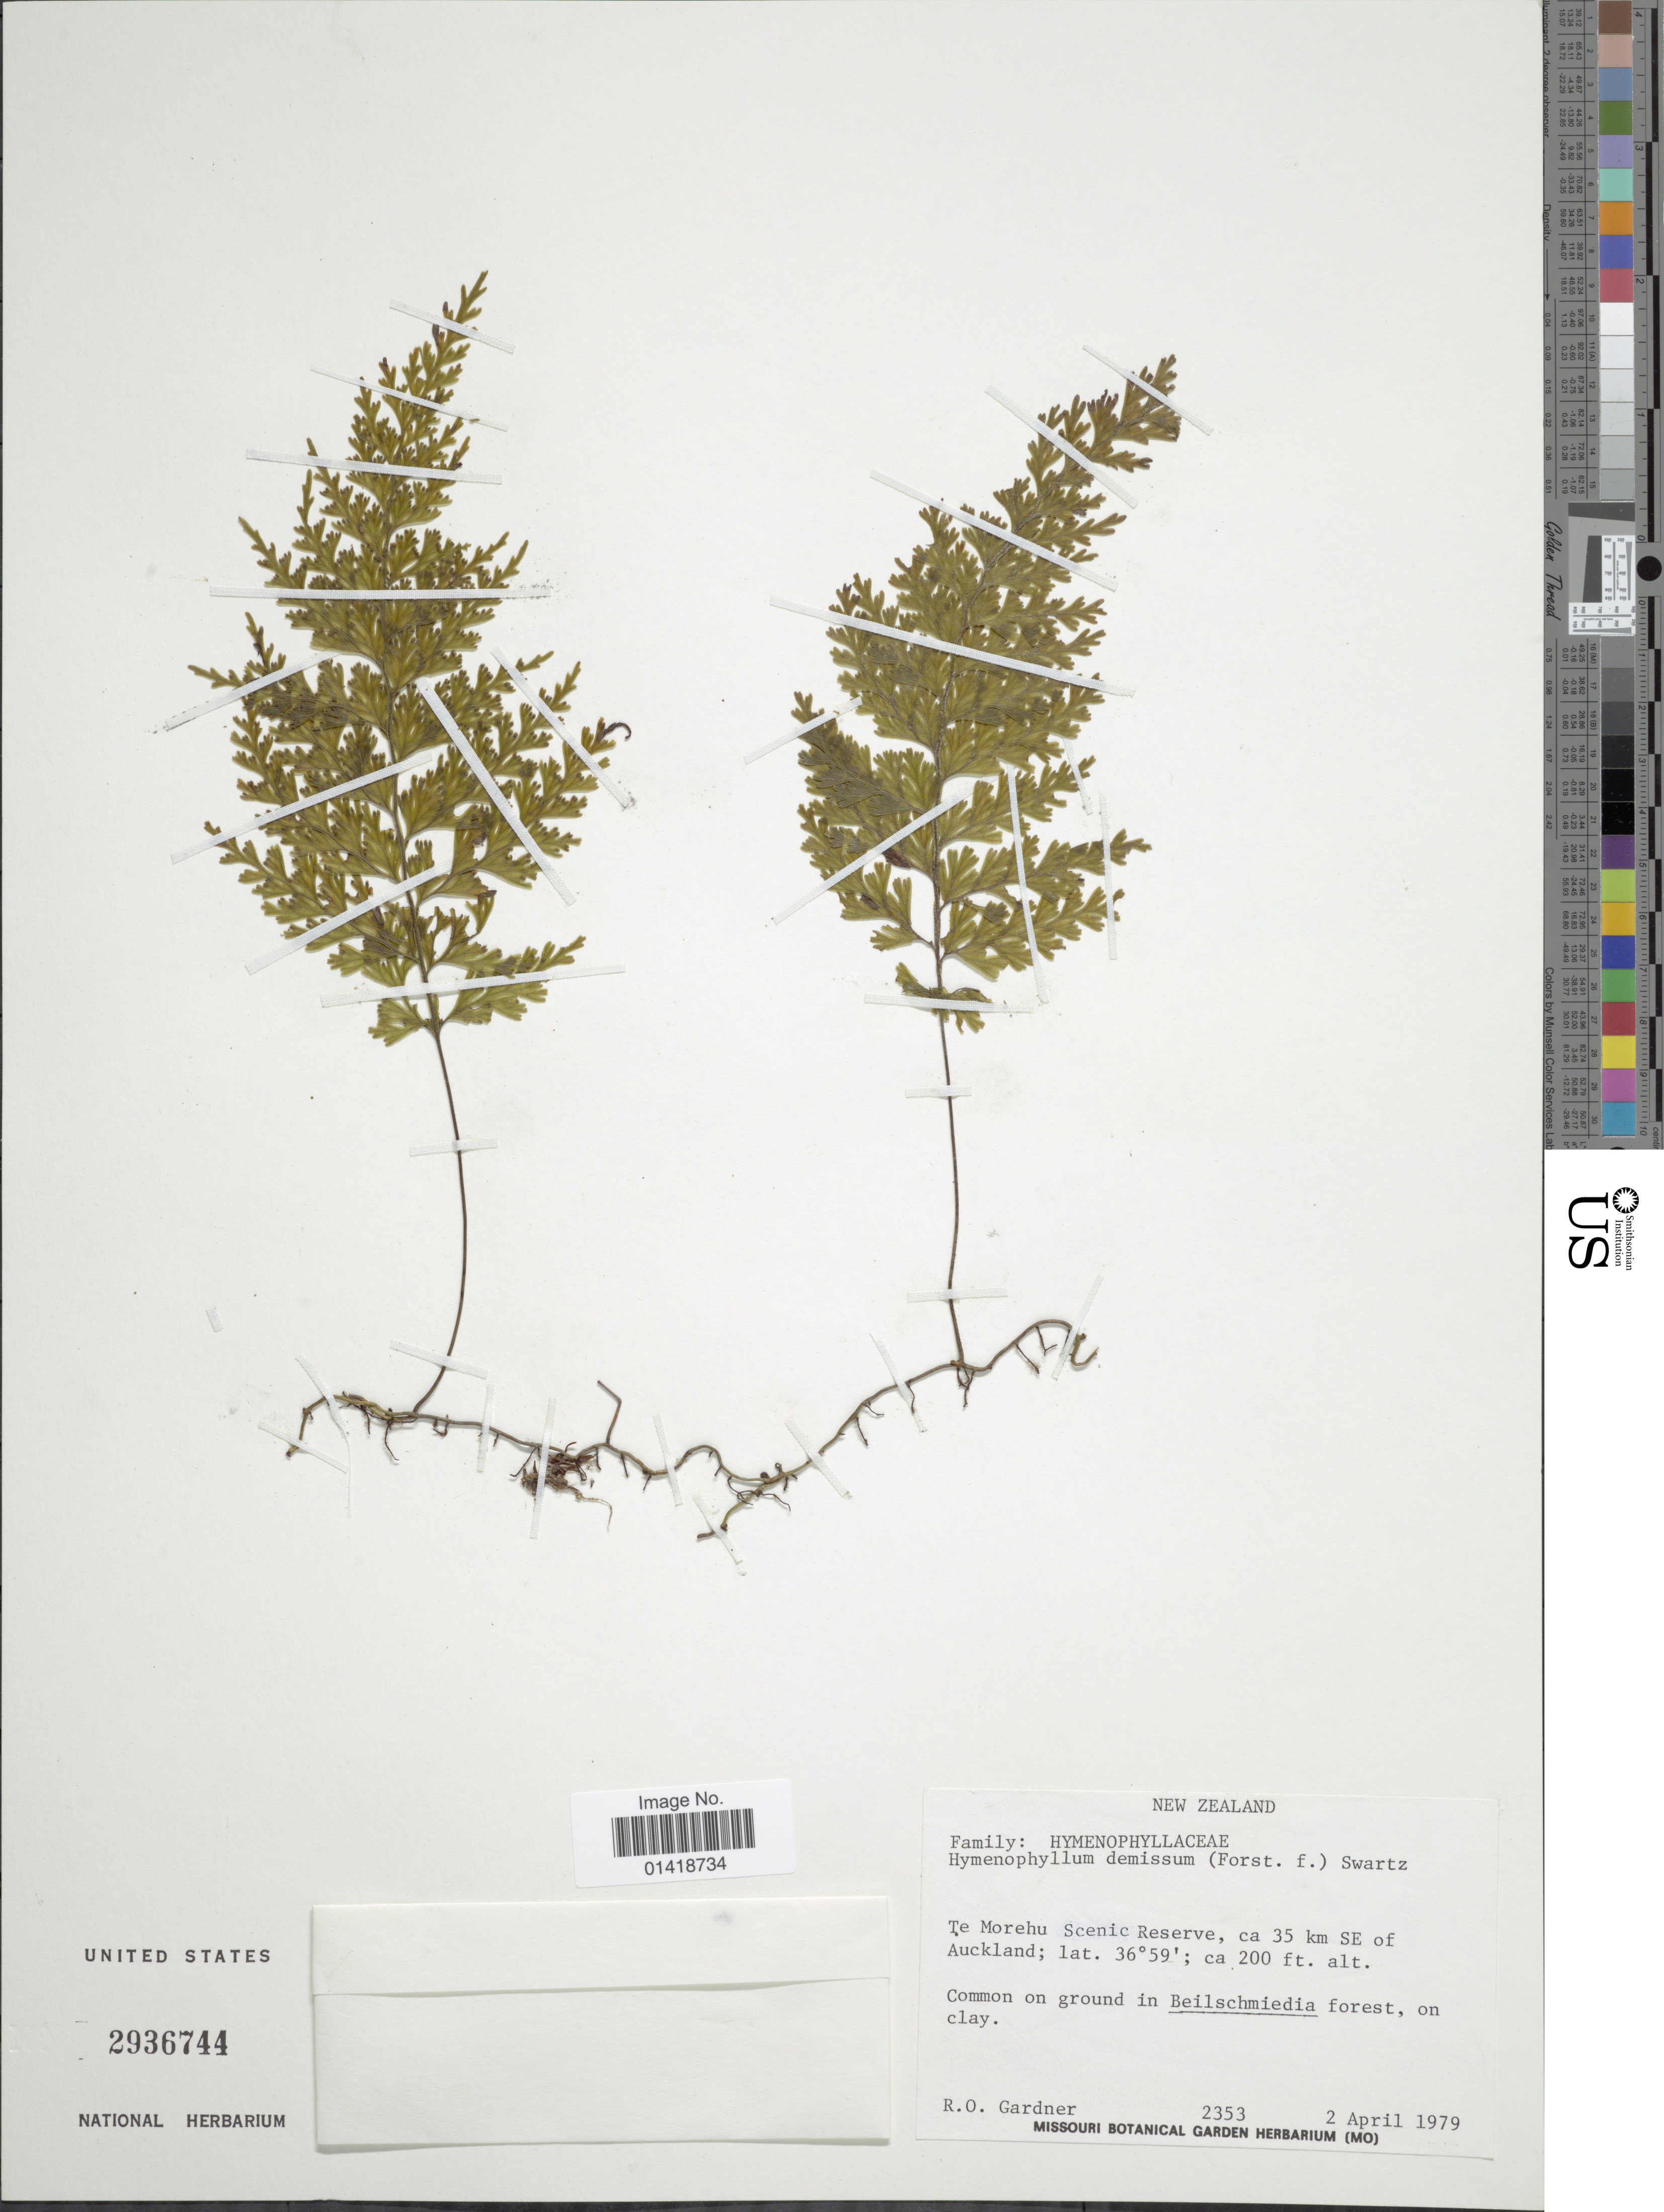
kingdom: Plantae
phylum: Tracheophyta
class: Polypodiopsida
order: Hymenophyllales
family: Hymenophyllaceae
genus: Hymenophyllum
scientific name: Hymenophyllum demissum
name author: Sw.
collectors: R. O. Gardner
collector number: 2353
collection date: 1979-04-02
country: New Zealand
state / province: Auckland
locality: Te Morehu Scenic Reserve, 35 km SE of Auckland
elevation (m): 61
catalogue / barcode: US 2936744